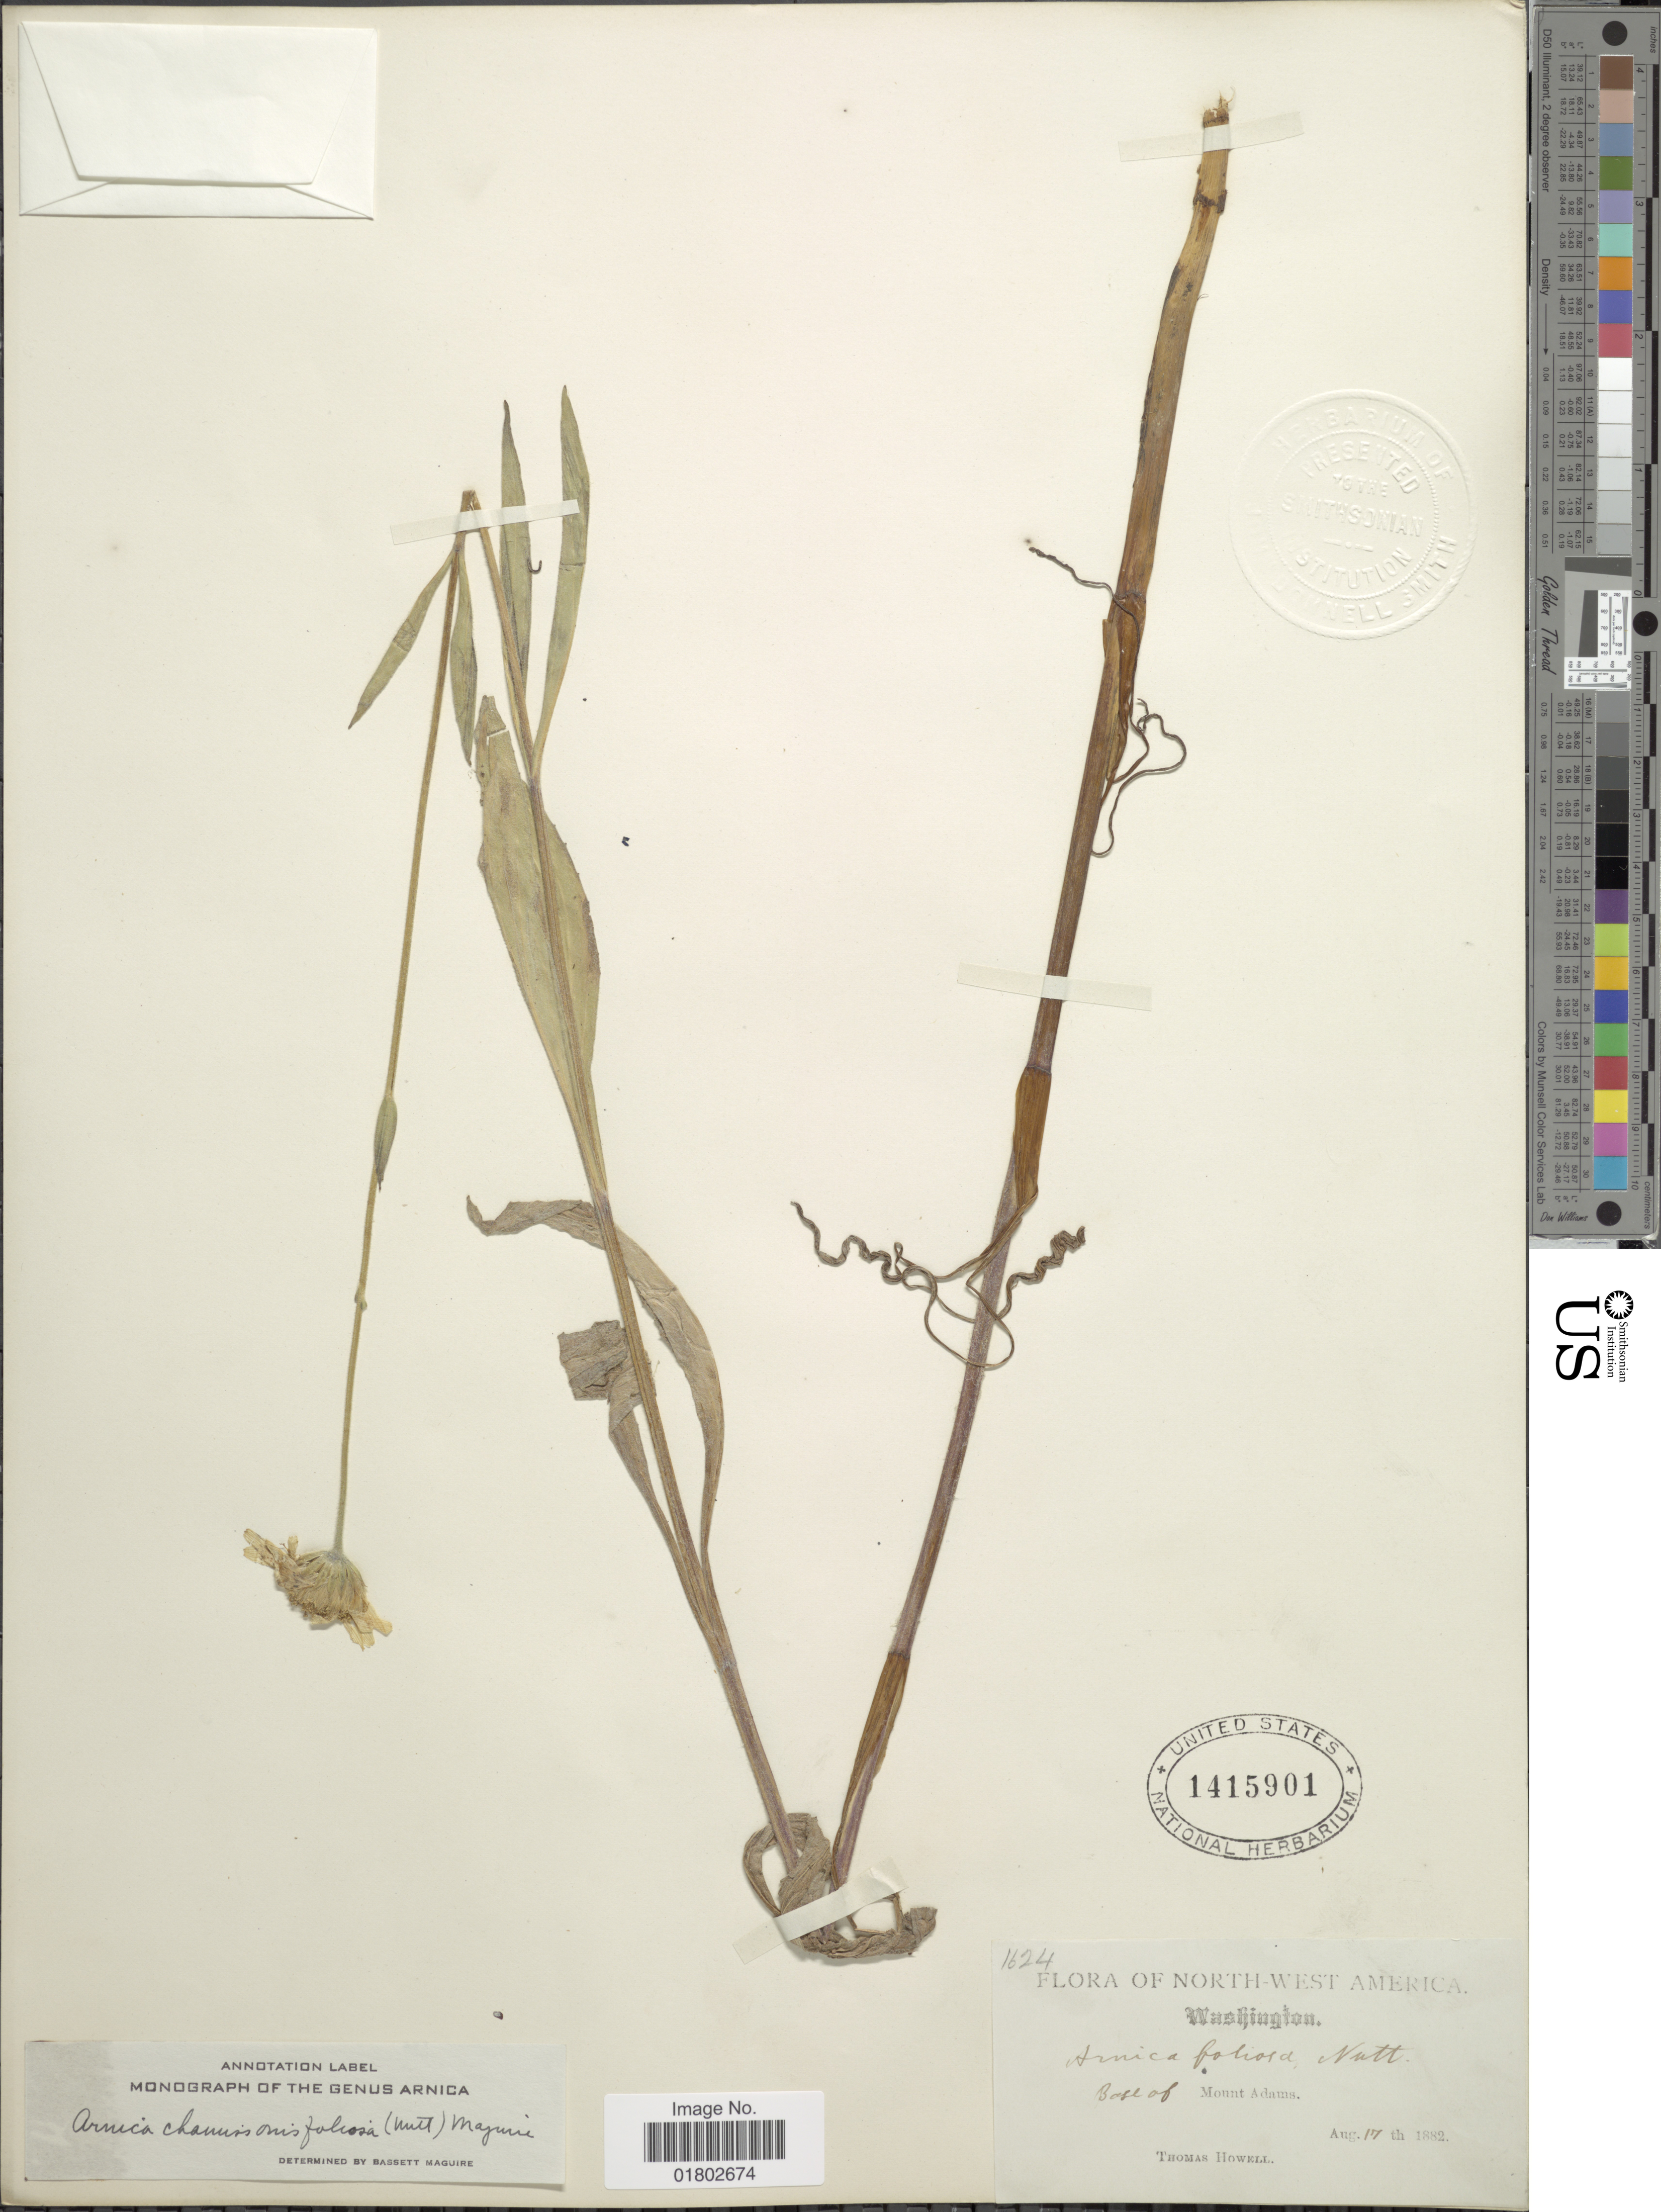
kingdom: Plantae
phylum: Tracheophyta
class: Magnoliopsida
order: Asterales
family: Asteraceae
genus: Arnica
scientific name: Arnica chamissonis subsp. foliosa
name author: (Nutt.) Maguire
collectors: T. Howell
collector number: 1624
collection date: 1882-08-17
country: United States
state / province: Washington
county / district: Yakima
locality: North-West America, Base of Mount Adams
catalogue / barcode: US 1415901